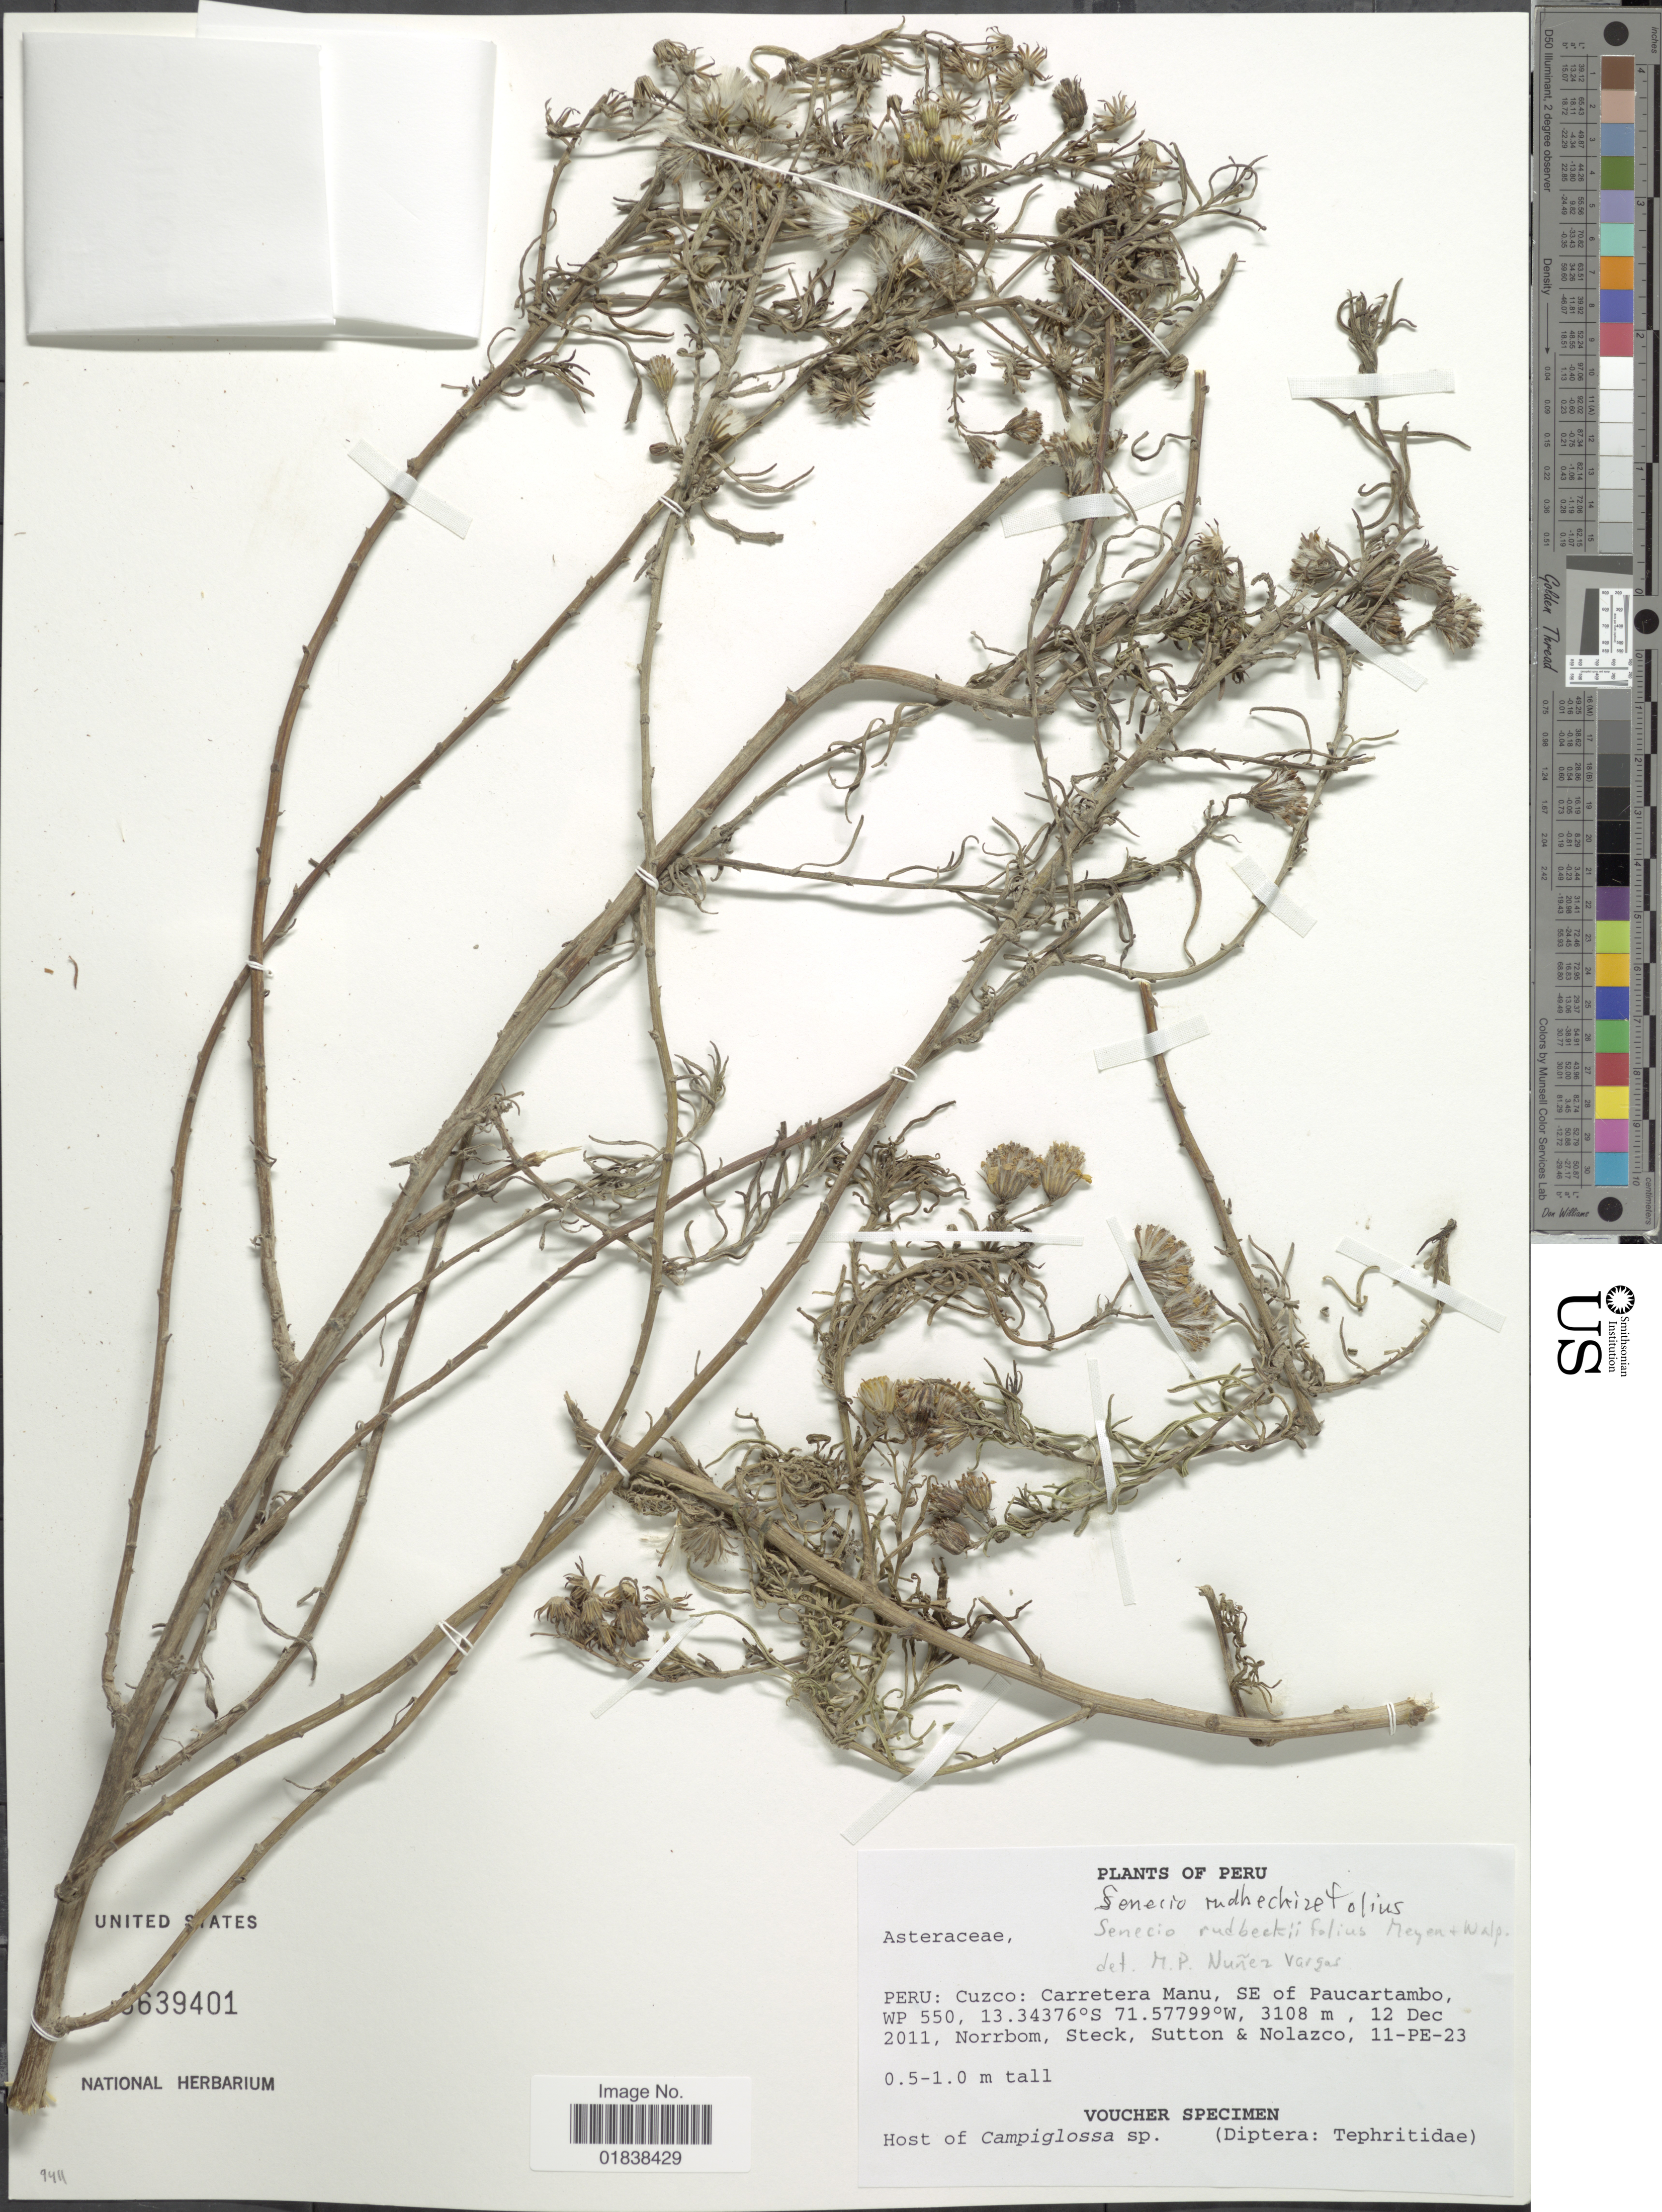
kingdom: Plantae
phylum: Tracheophyta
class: Magnoliopsida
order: Asterales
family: Asteraceae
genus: Senecio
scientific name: Senecio rudbeckiifolius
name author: Meyen & Walp.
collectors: A. L. Norrbom, G. Steck, Sutton, -- & Nolazco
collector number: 11-PE-23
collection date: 2011-12-12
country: Peru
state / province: Cusco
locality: Carretera Manu, SE of Paucartambo, WP 550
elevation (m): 3108